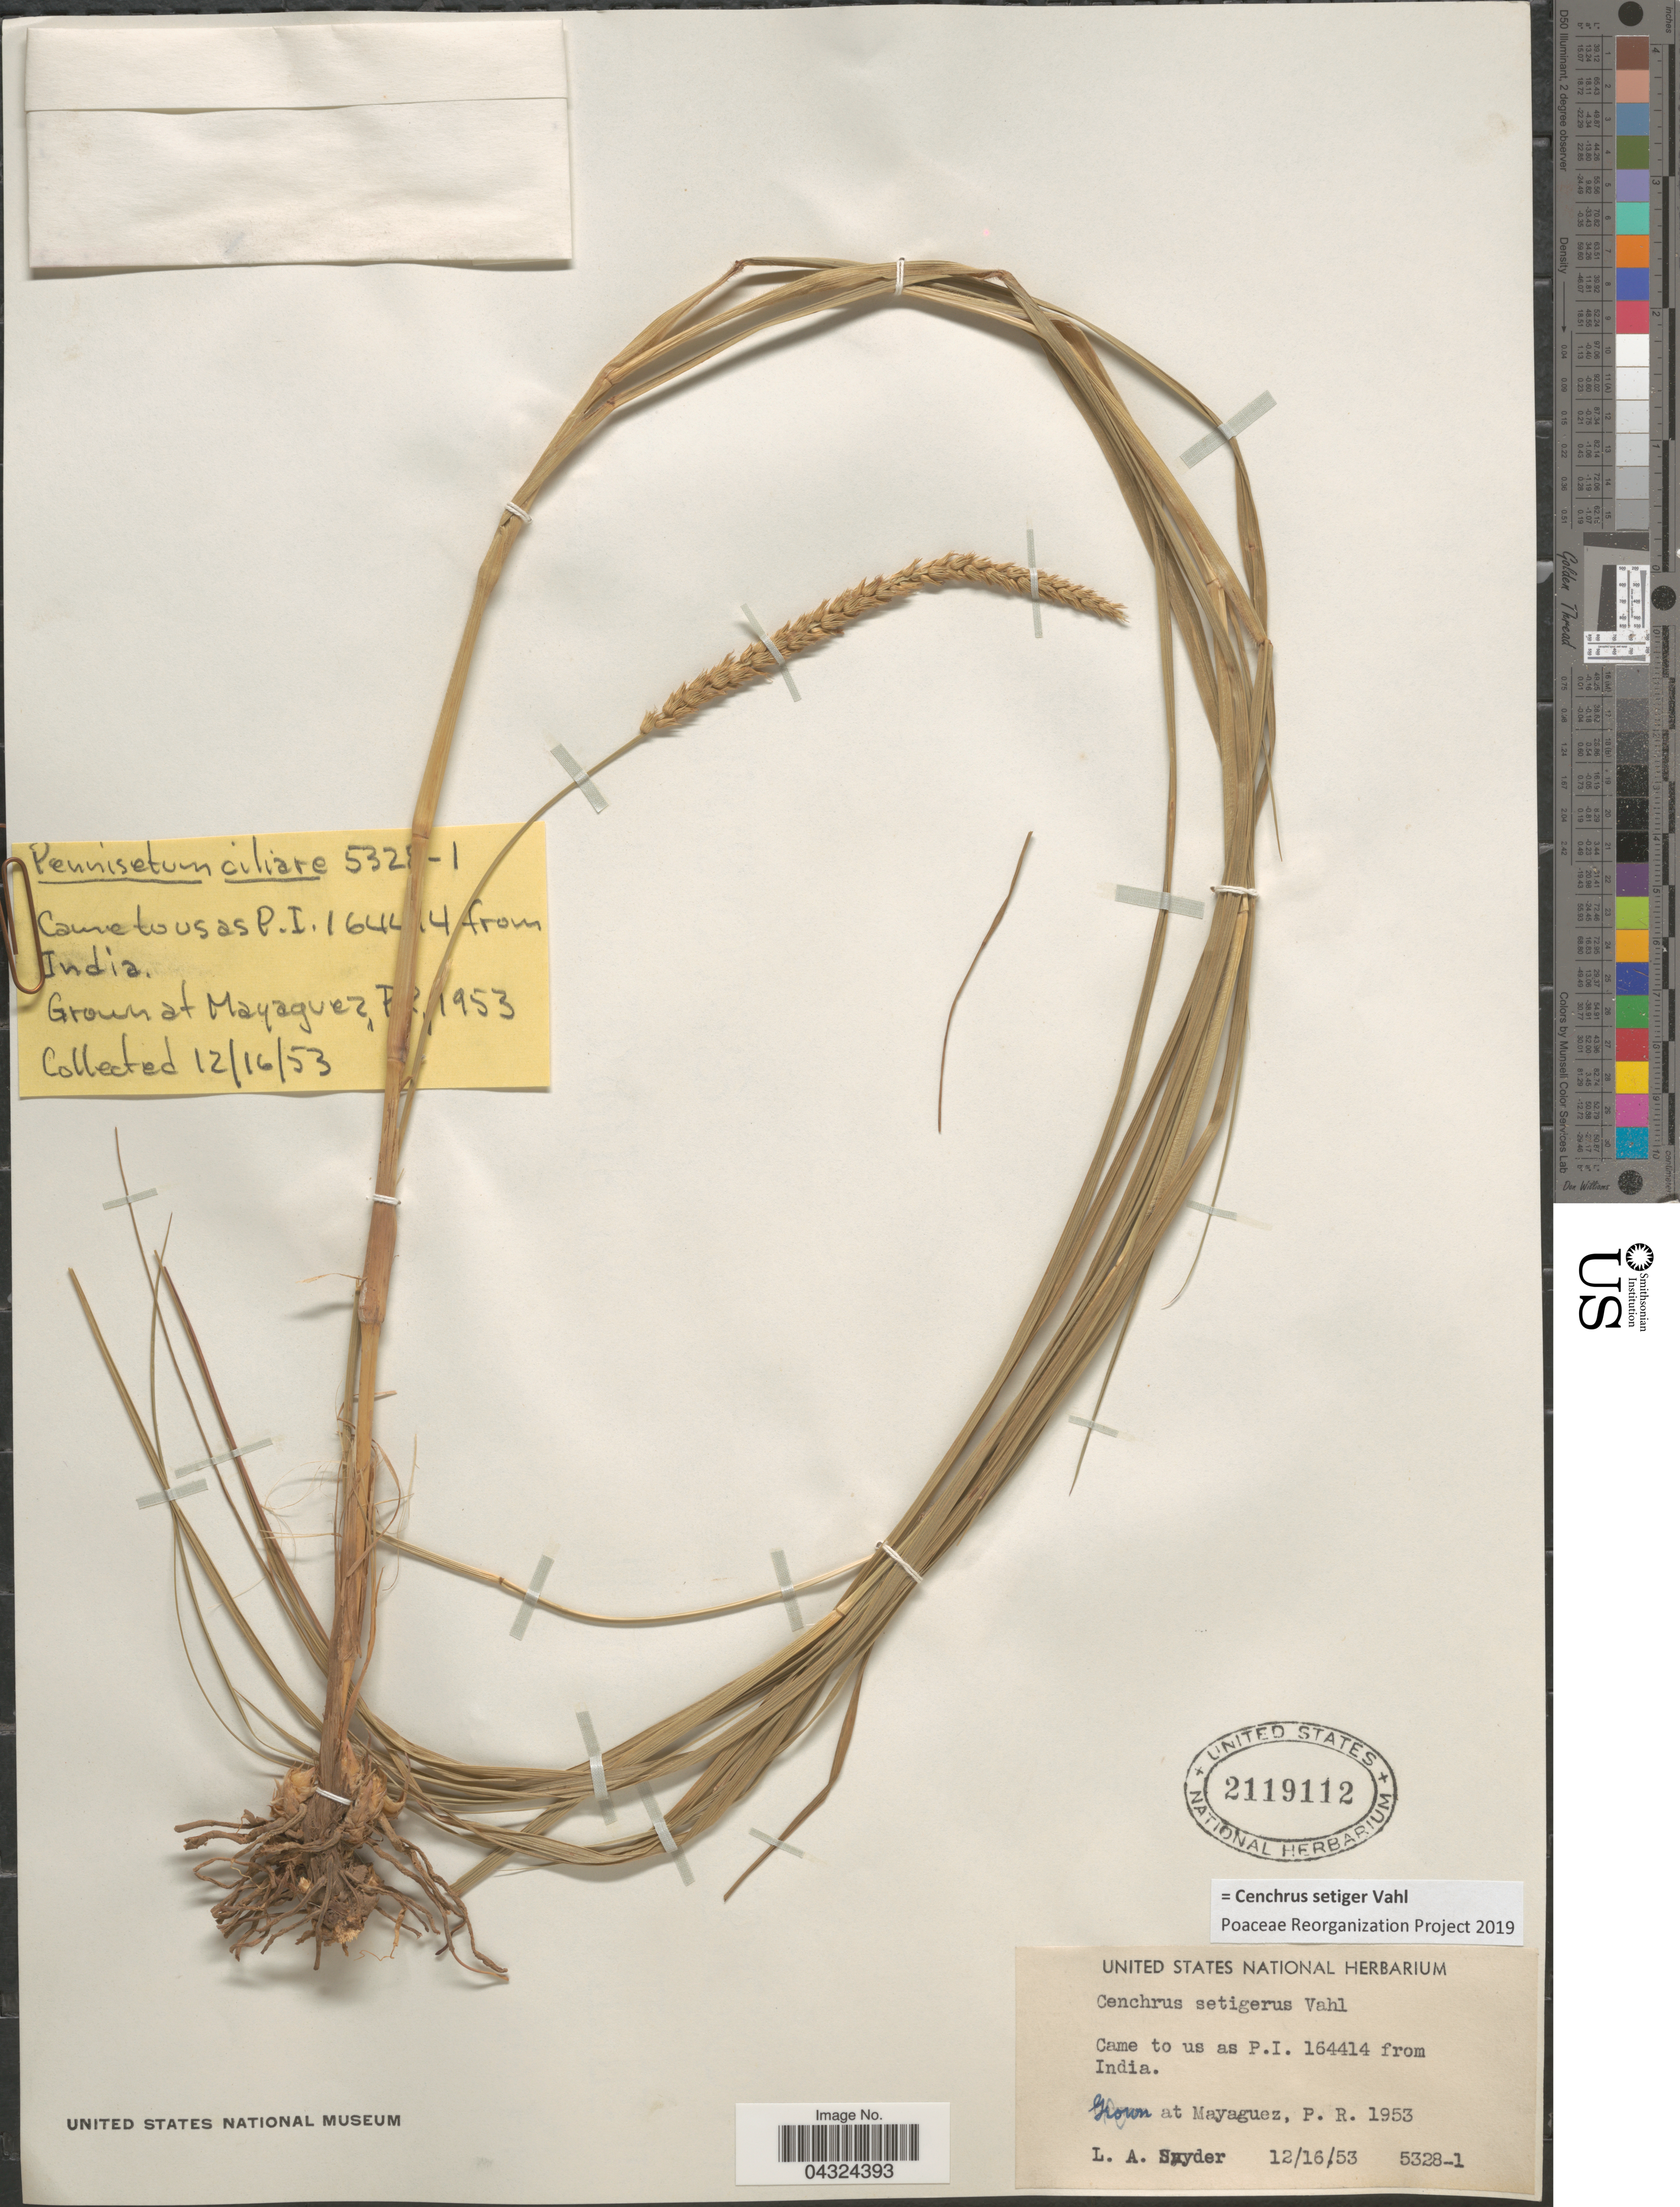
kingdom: Plantae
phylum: Tracheophyta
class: Liliopsida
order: Poales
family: Poaceae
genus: Cenchrus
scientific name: Cenchrus setiger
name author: Vahl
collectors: L. Snyder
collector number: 5328-1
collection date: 1953-12-16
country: Puerto Rico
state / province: Mayagüez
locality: Grown at Mayaguez, P.R. 1953.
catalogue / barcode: US 2119112